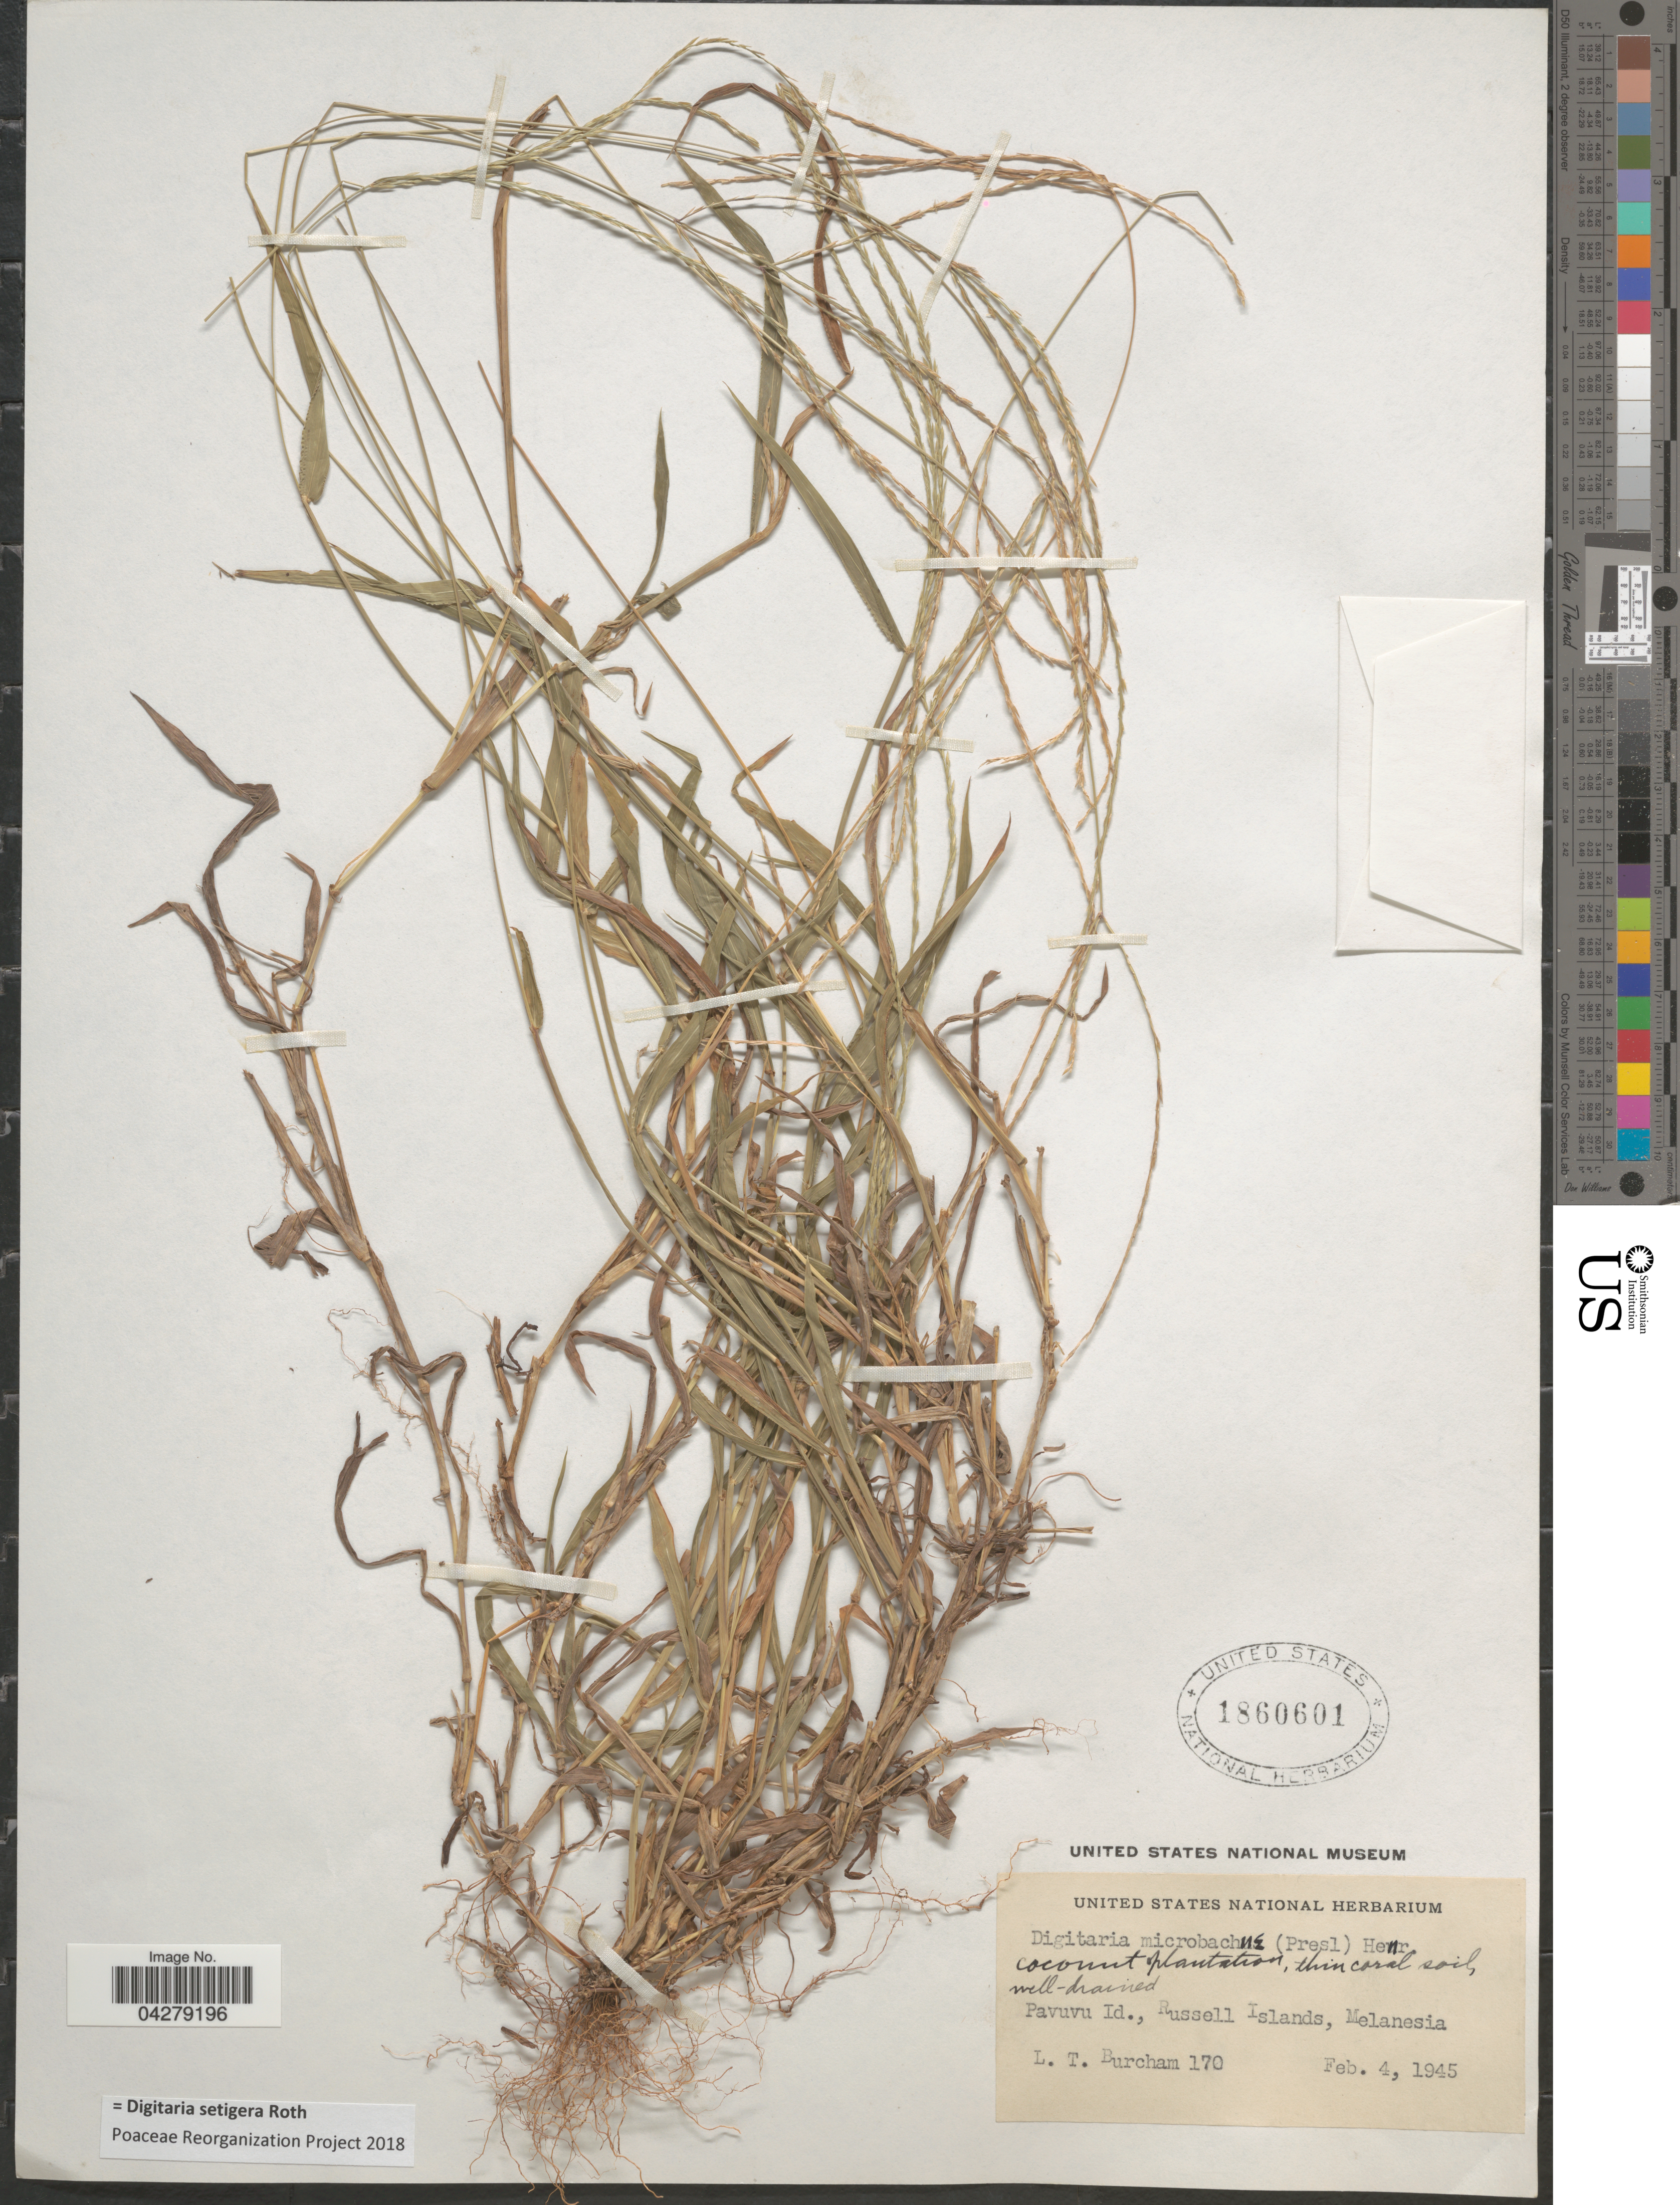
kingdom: Plantae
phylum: Tracheophyta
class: Liliopsida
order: Poales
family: Poaceae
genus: Digitaria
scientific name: Digitaria setigera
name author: Roth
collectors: L. Burcham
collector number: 170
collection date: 1945-02-04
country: Solomon Islands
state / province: Solomon Islands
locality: Pavuvu Id., Russell Islands, Melanesia.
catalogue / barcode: US 1860601